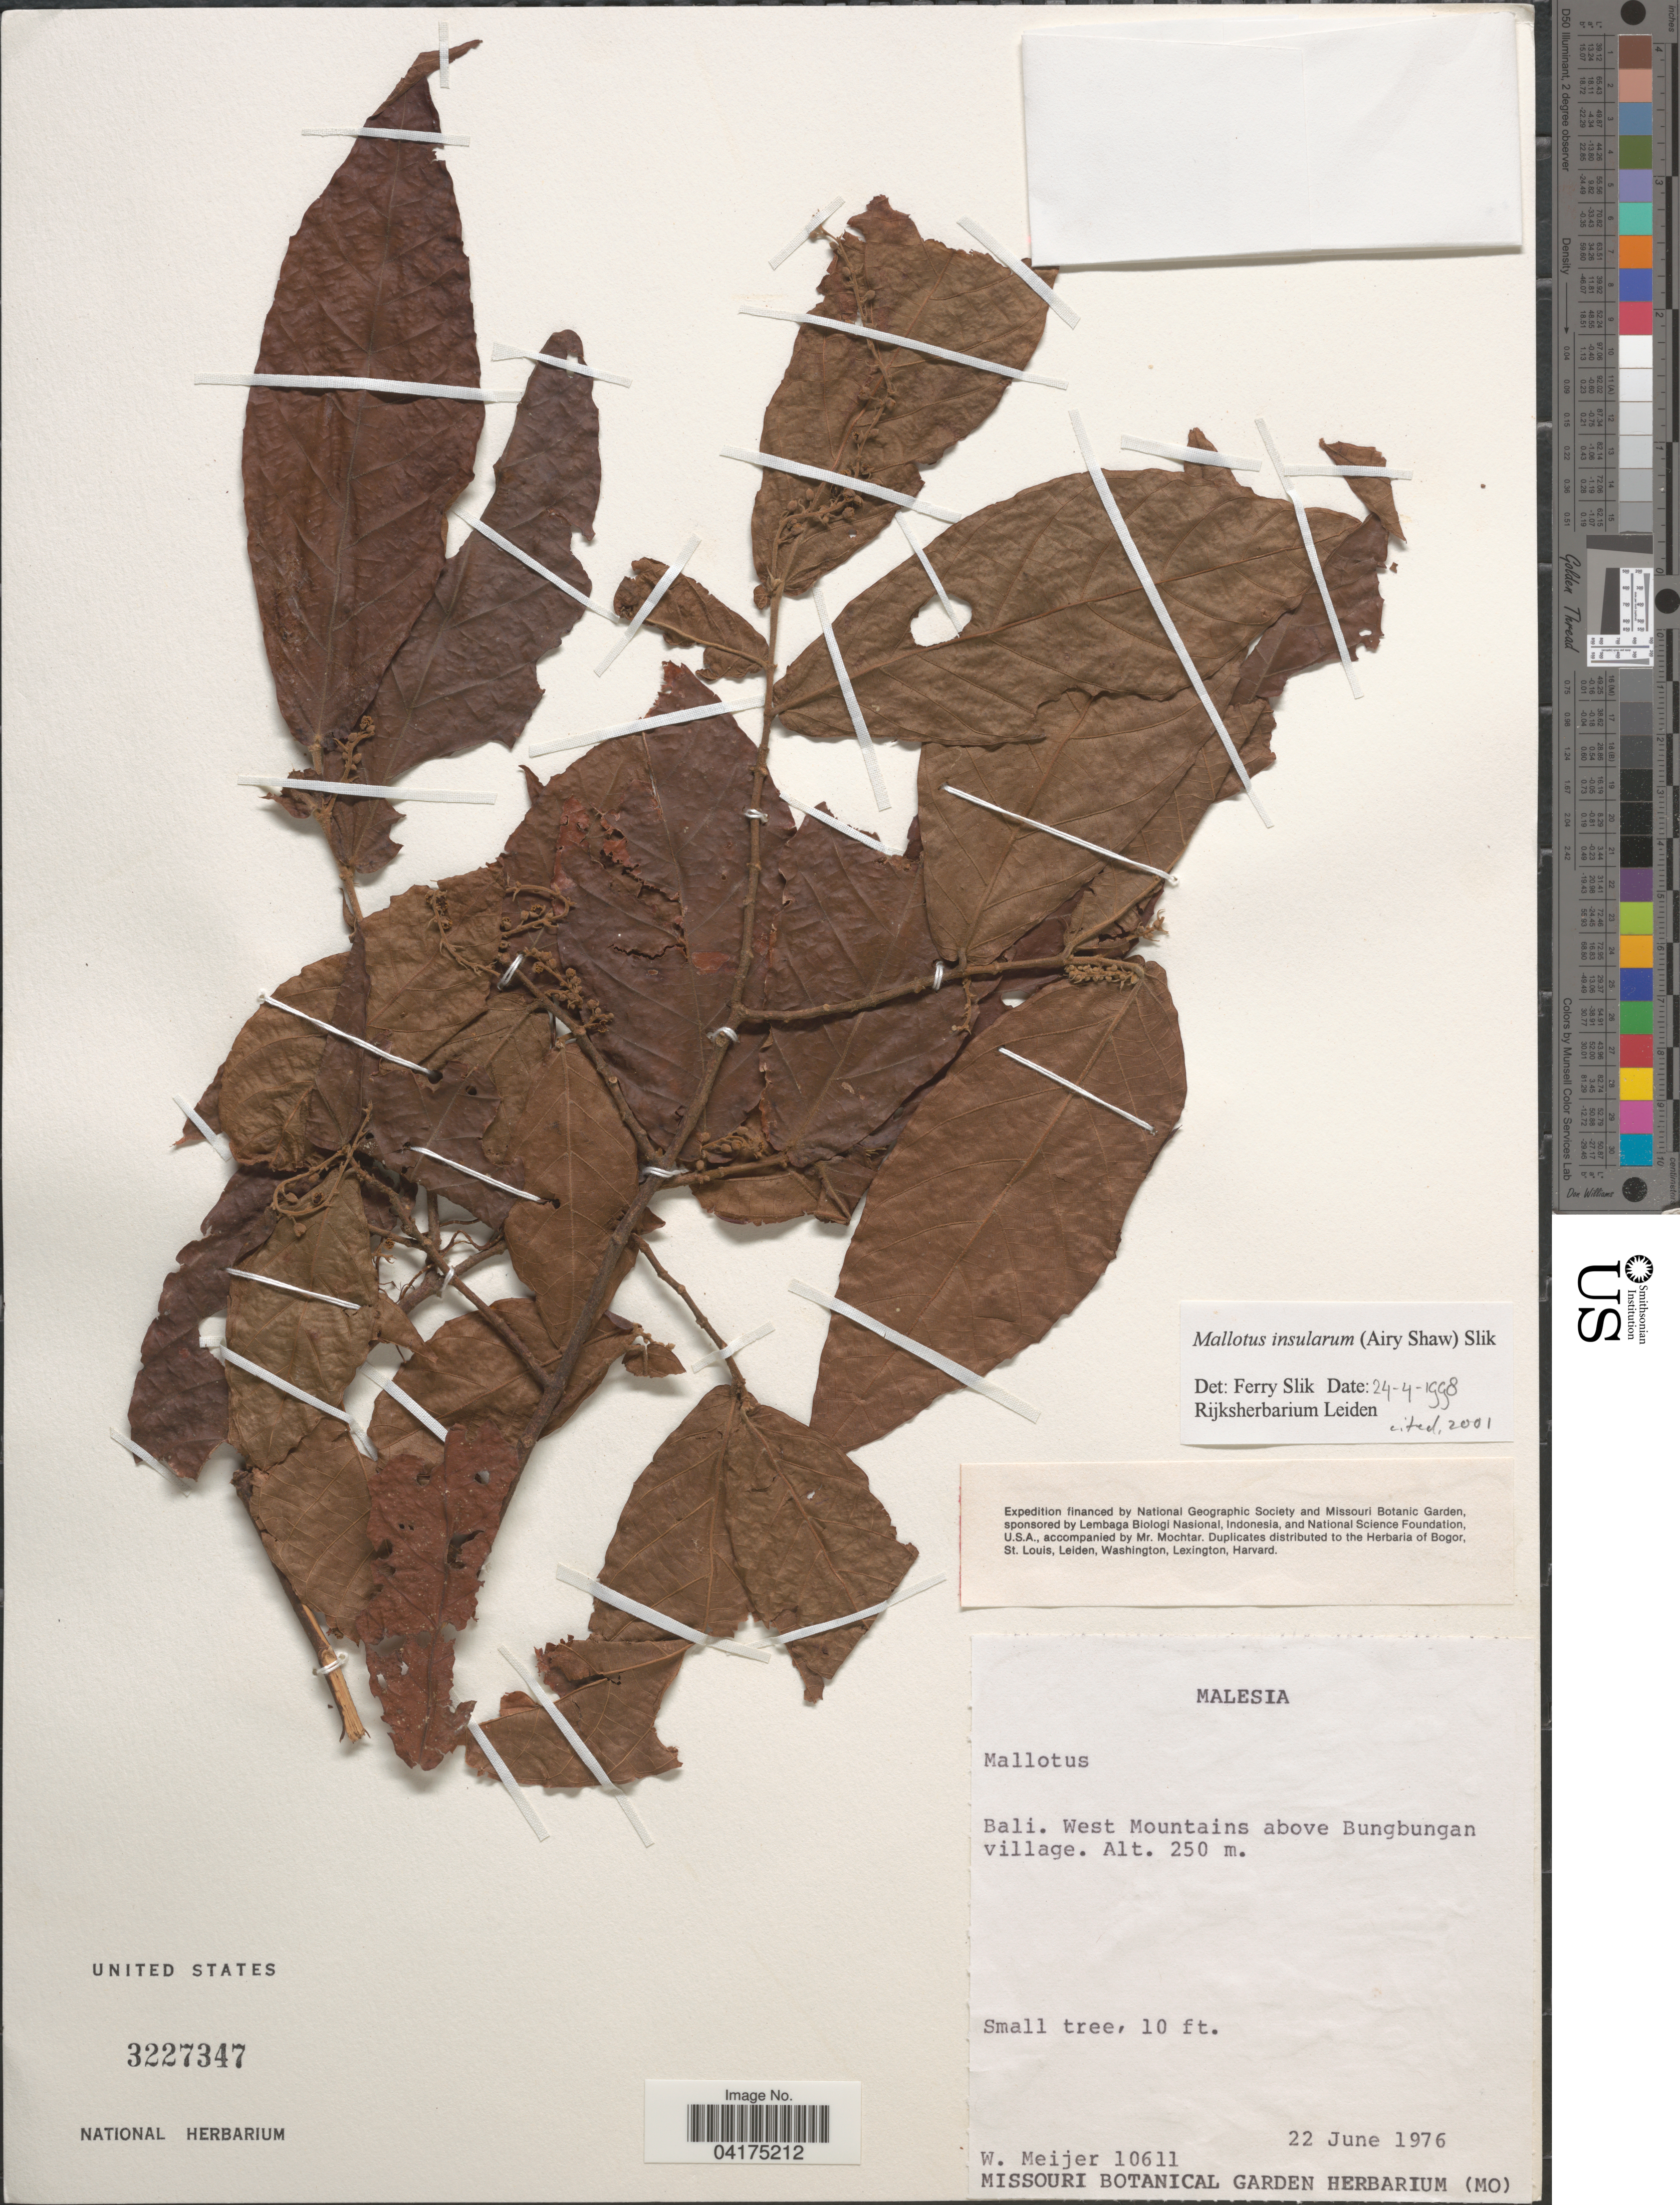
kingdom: Plantae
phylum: Tracheophyta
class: Magnoliopsida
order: Malpighiales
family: Euphorbiaceae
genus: Mallotus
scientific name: Mallotus insularum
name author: (Airy Shaw) Slik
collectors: W. Meijer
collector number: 10611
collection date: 1976-06-22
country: Malaysia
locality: Malesia. Bali. West Mountains above Bungbungan village.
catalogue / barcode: US 3227347